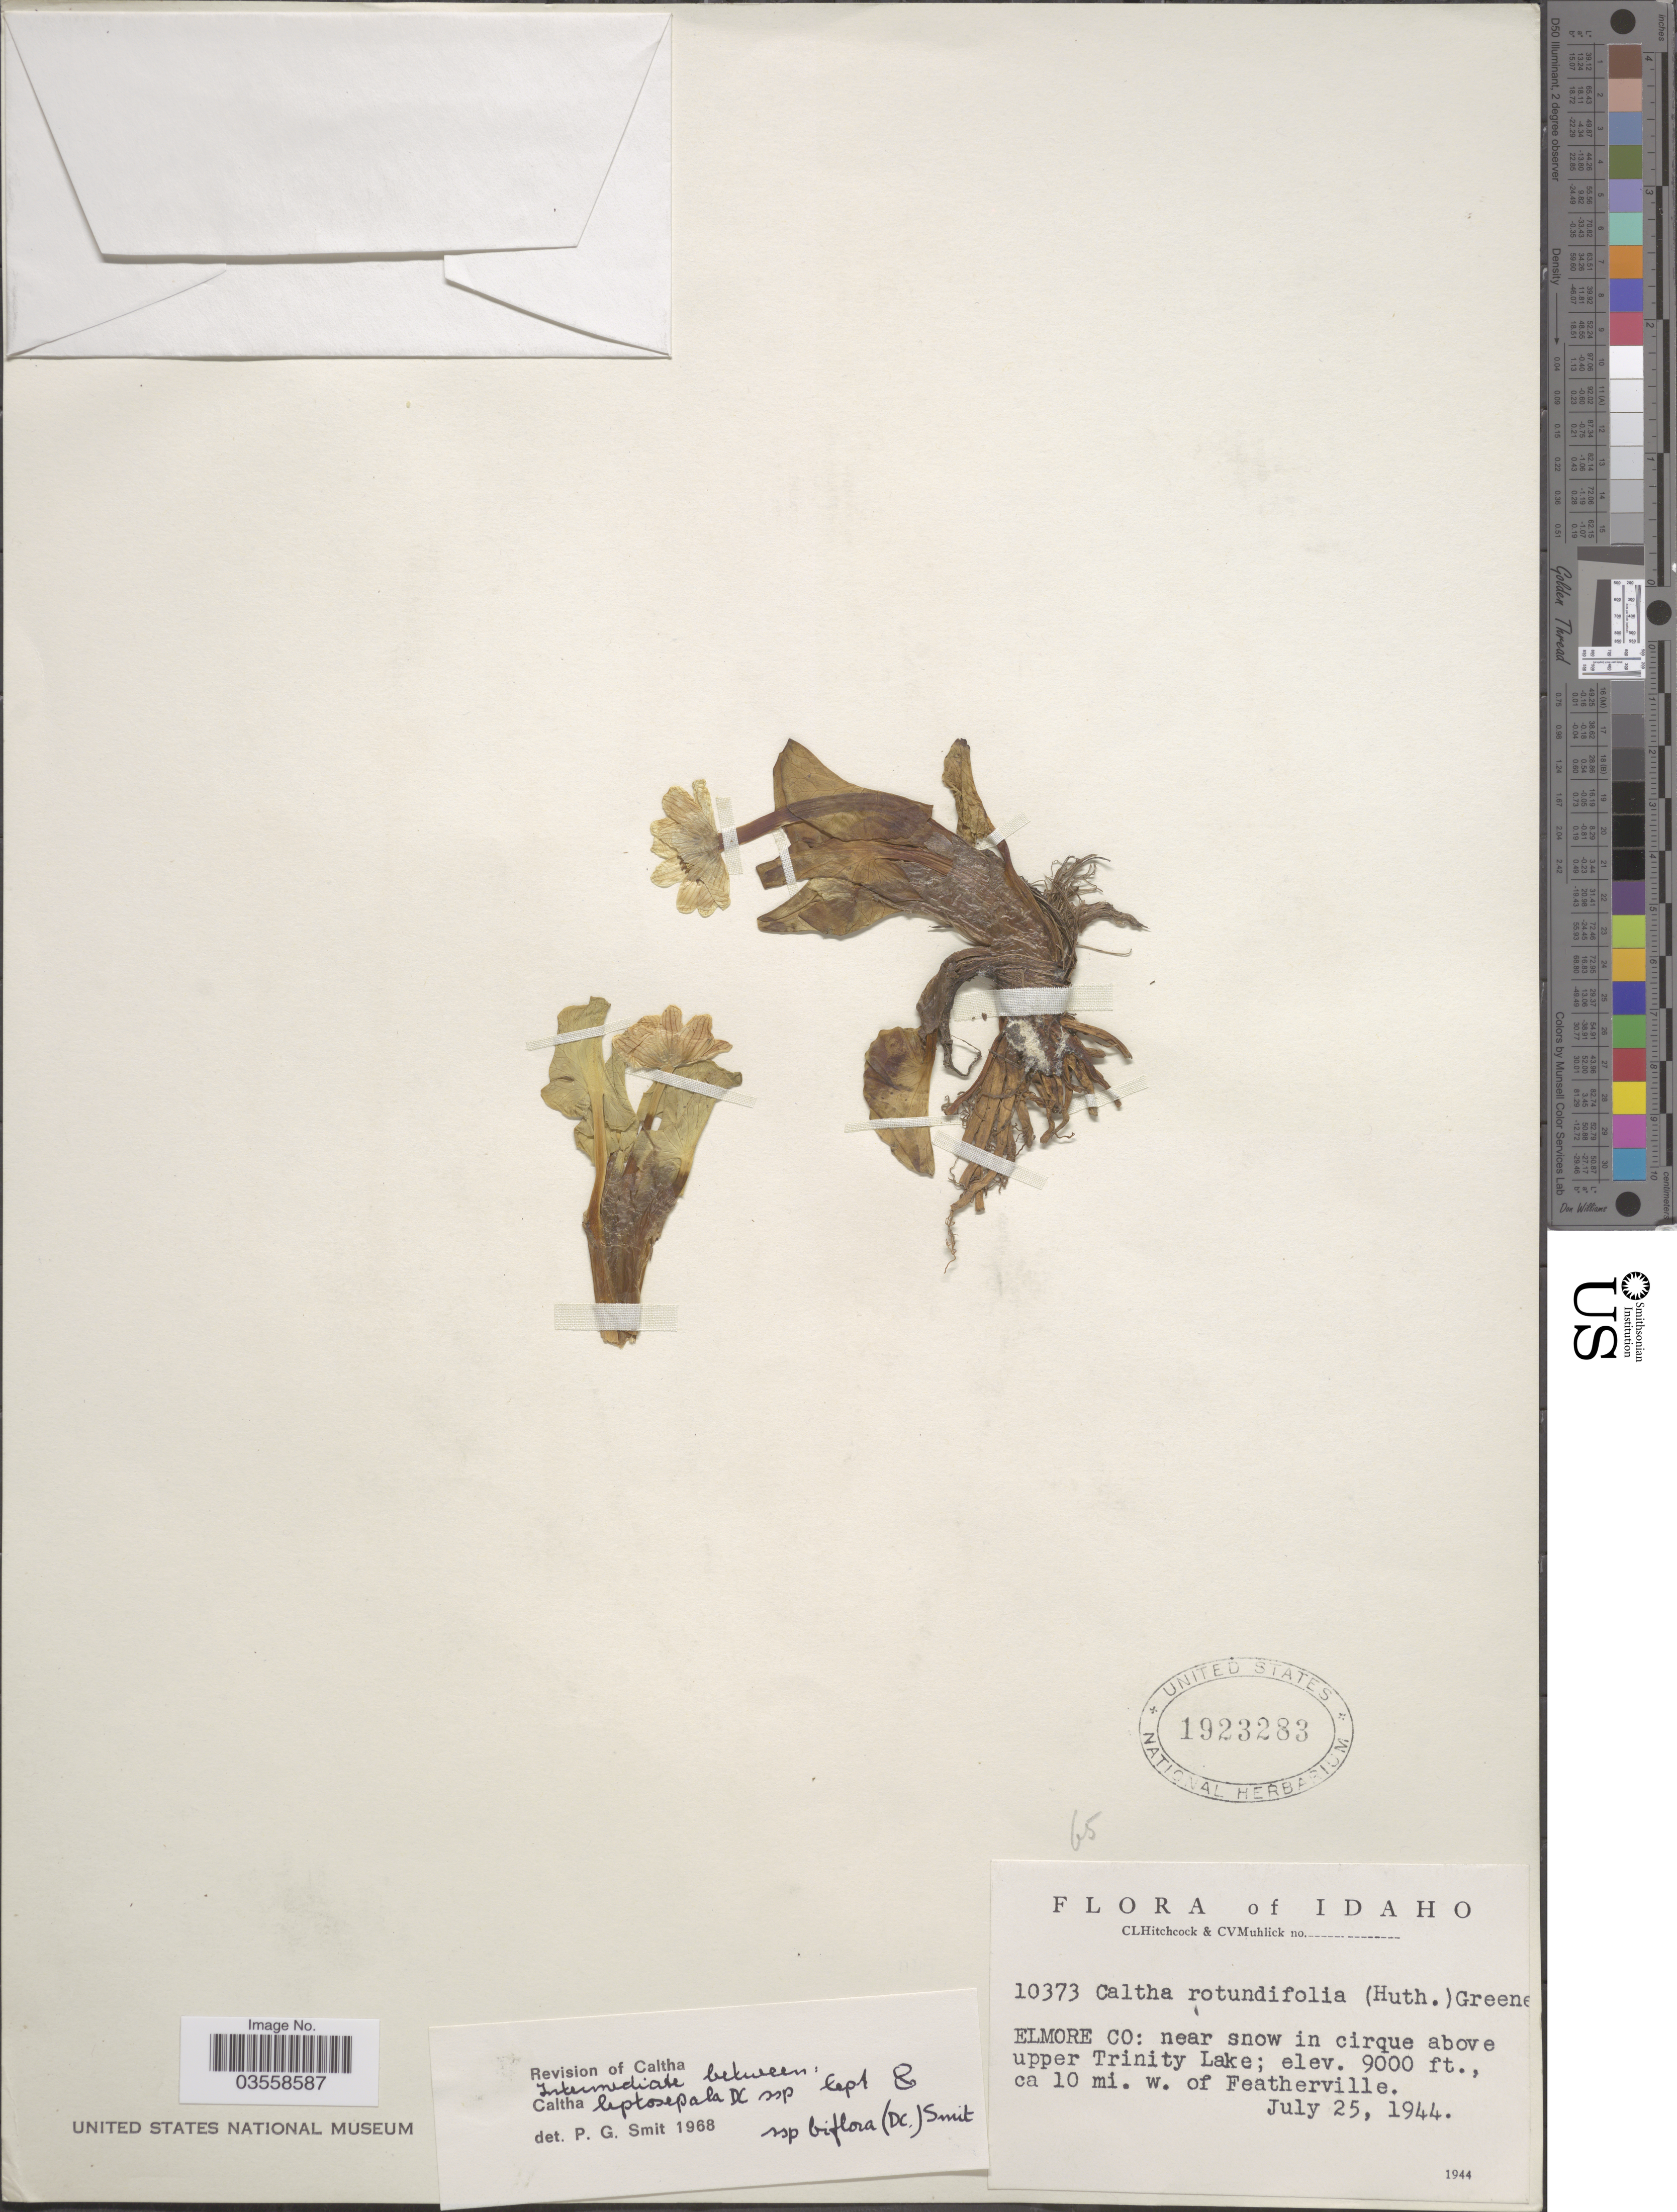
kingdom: Plantae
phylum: Tracheophyta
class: Magnoliopsida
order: Ranunculales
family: Ranunculaceae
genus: Caltha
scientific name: Caltha leptosepala subsp. biflora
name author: DC.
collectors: C. L. Hitchcock & C. V. Muhlick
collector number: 10373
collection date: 1944-07-25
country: United States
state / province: Idaho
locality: Elmore Co: near snow in cirque above upper Trinity Lake, ca 10 mi. w. of Featherville.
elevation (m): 2743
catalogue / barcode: US 1923283